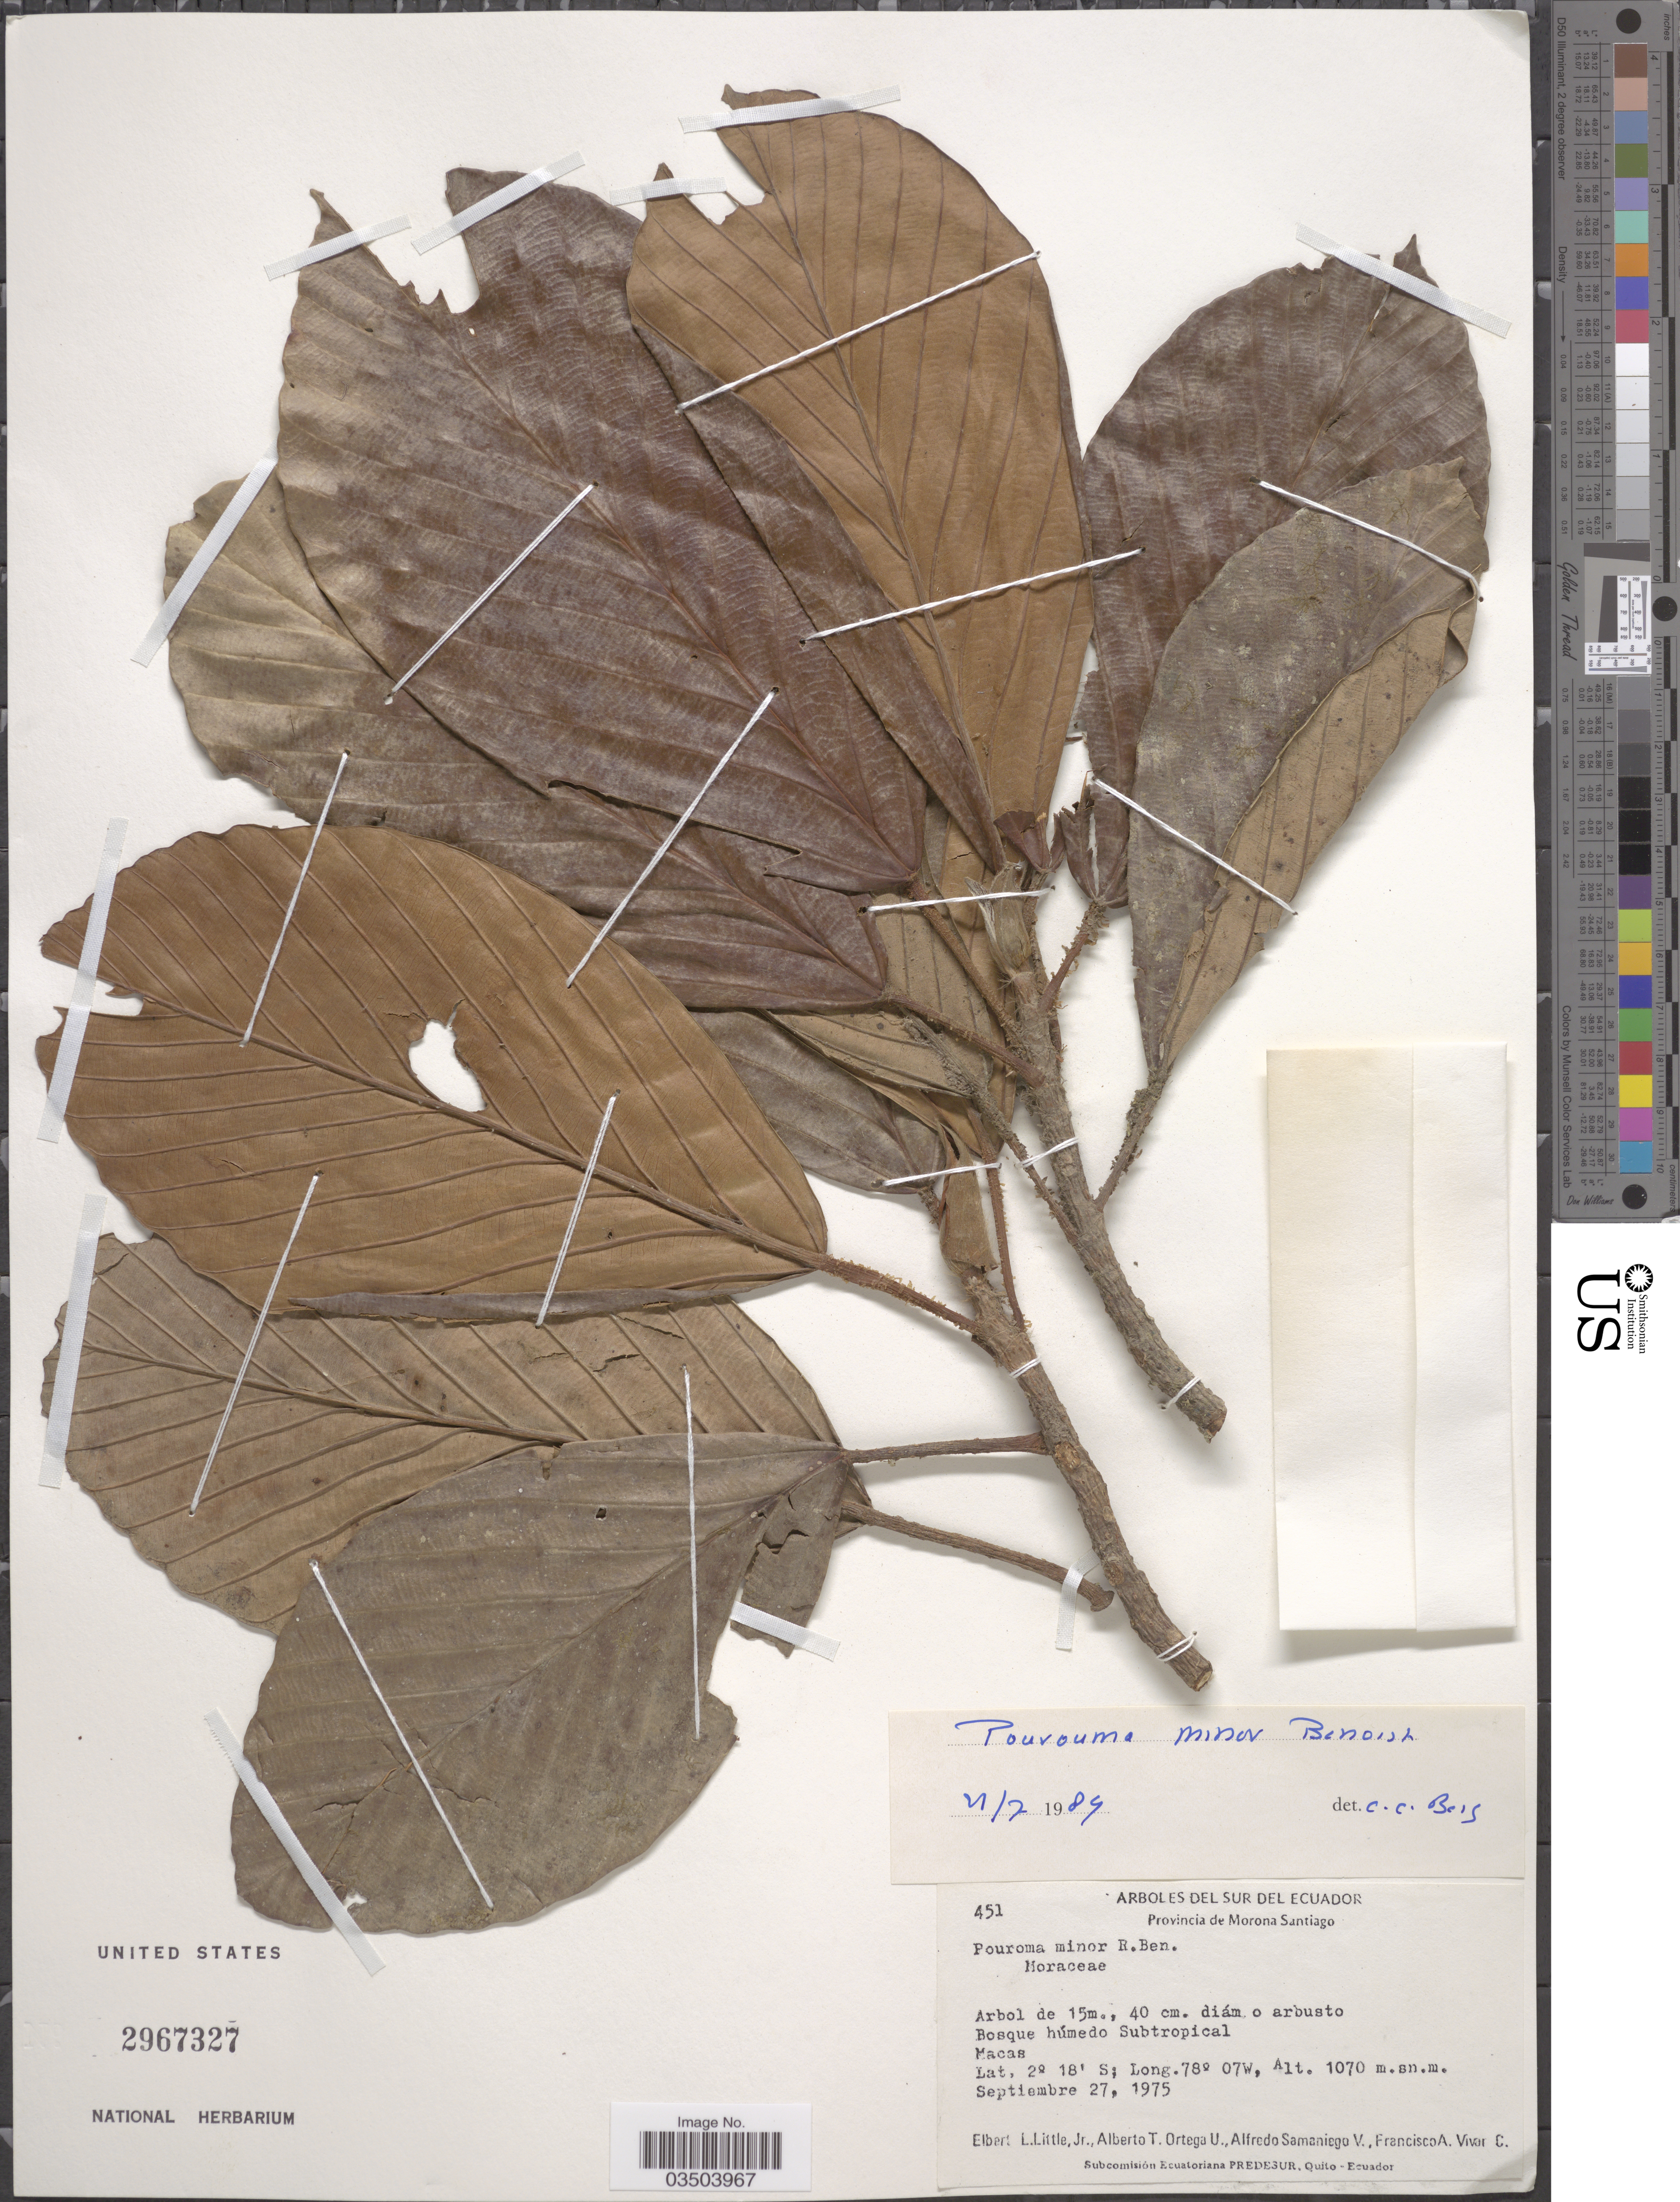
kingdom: Plantae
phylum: Tracheophyta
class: Magnoliopsida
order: Rosales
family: Urticaceae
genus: Pourouma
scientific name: Pourouma minor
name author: Benoist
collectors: E. L. Little, A. T. Ortega U., A. V. Samaniego & F. A. Vivar C.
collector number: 451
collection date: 1975-09-27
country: Ecuador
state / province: Morona-Santiago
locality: Del Sur Del Ecuador. Provincia de Morona Santiago. Macas.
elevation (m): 1070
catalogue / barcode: US 2967327